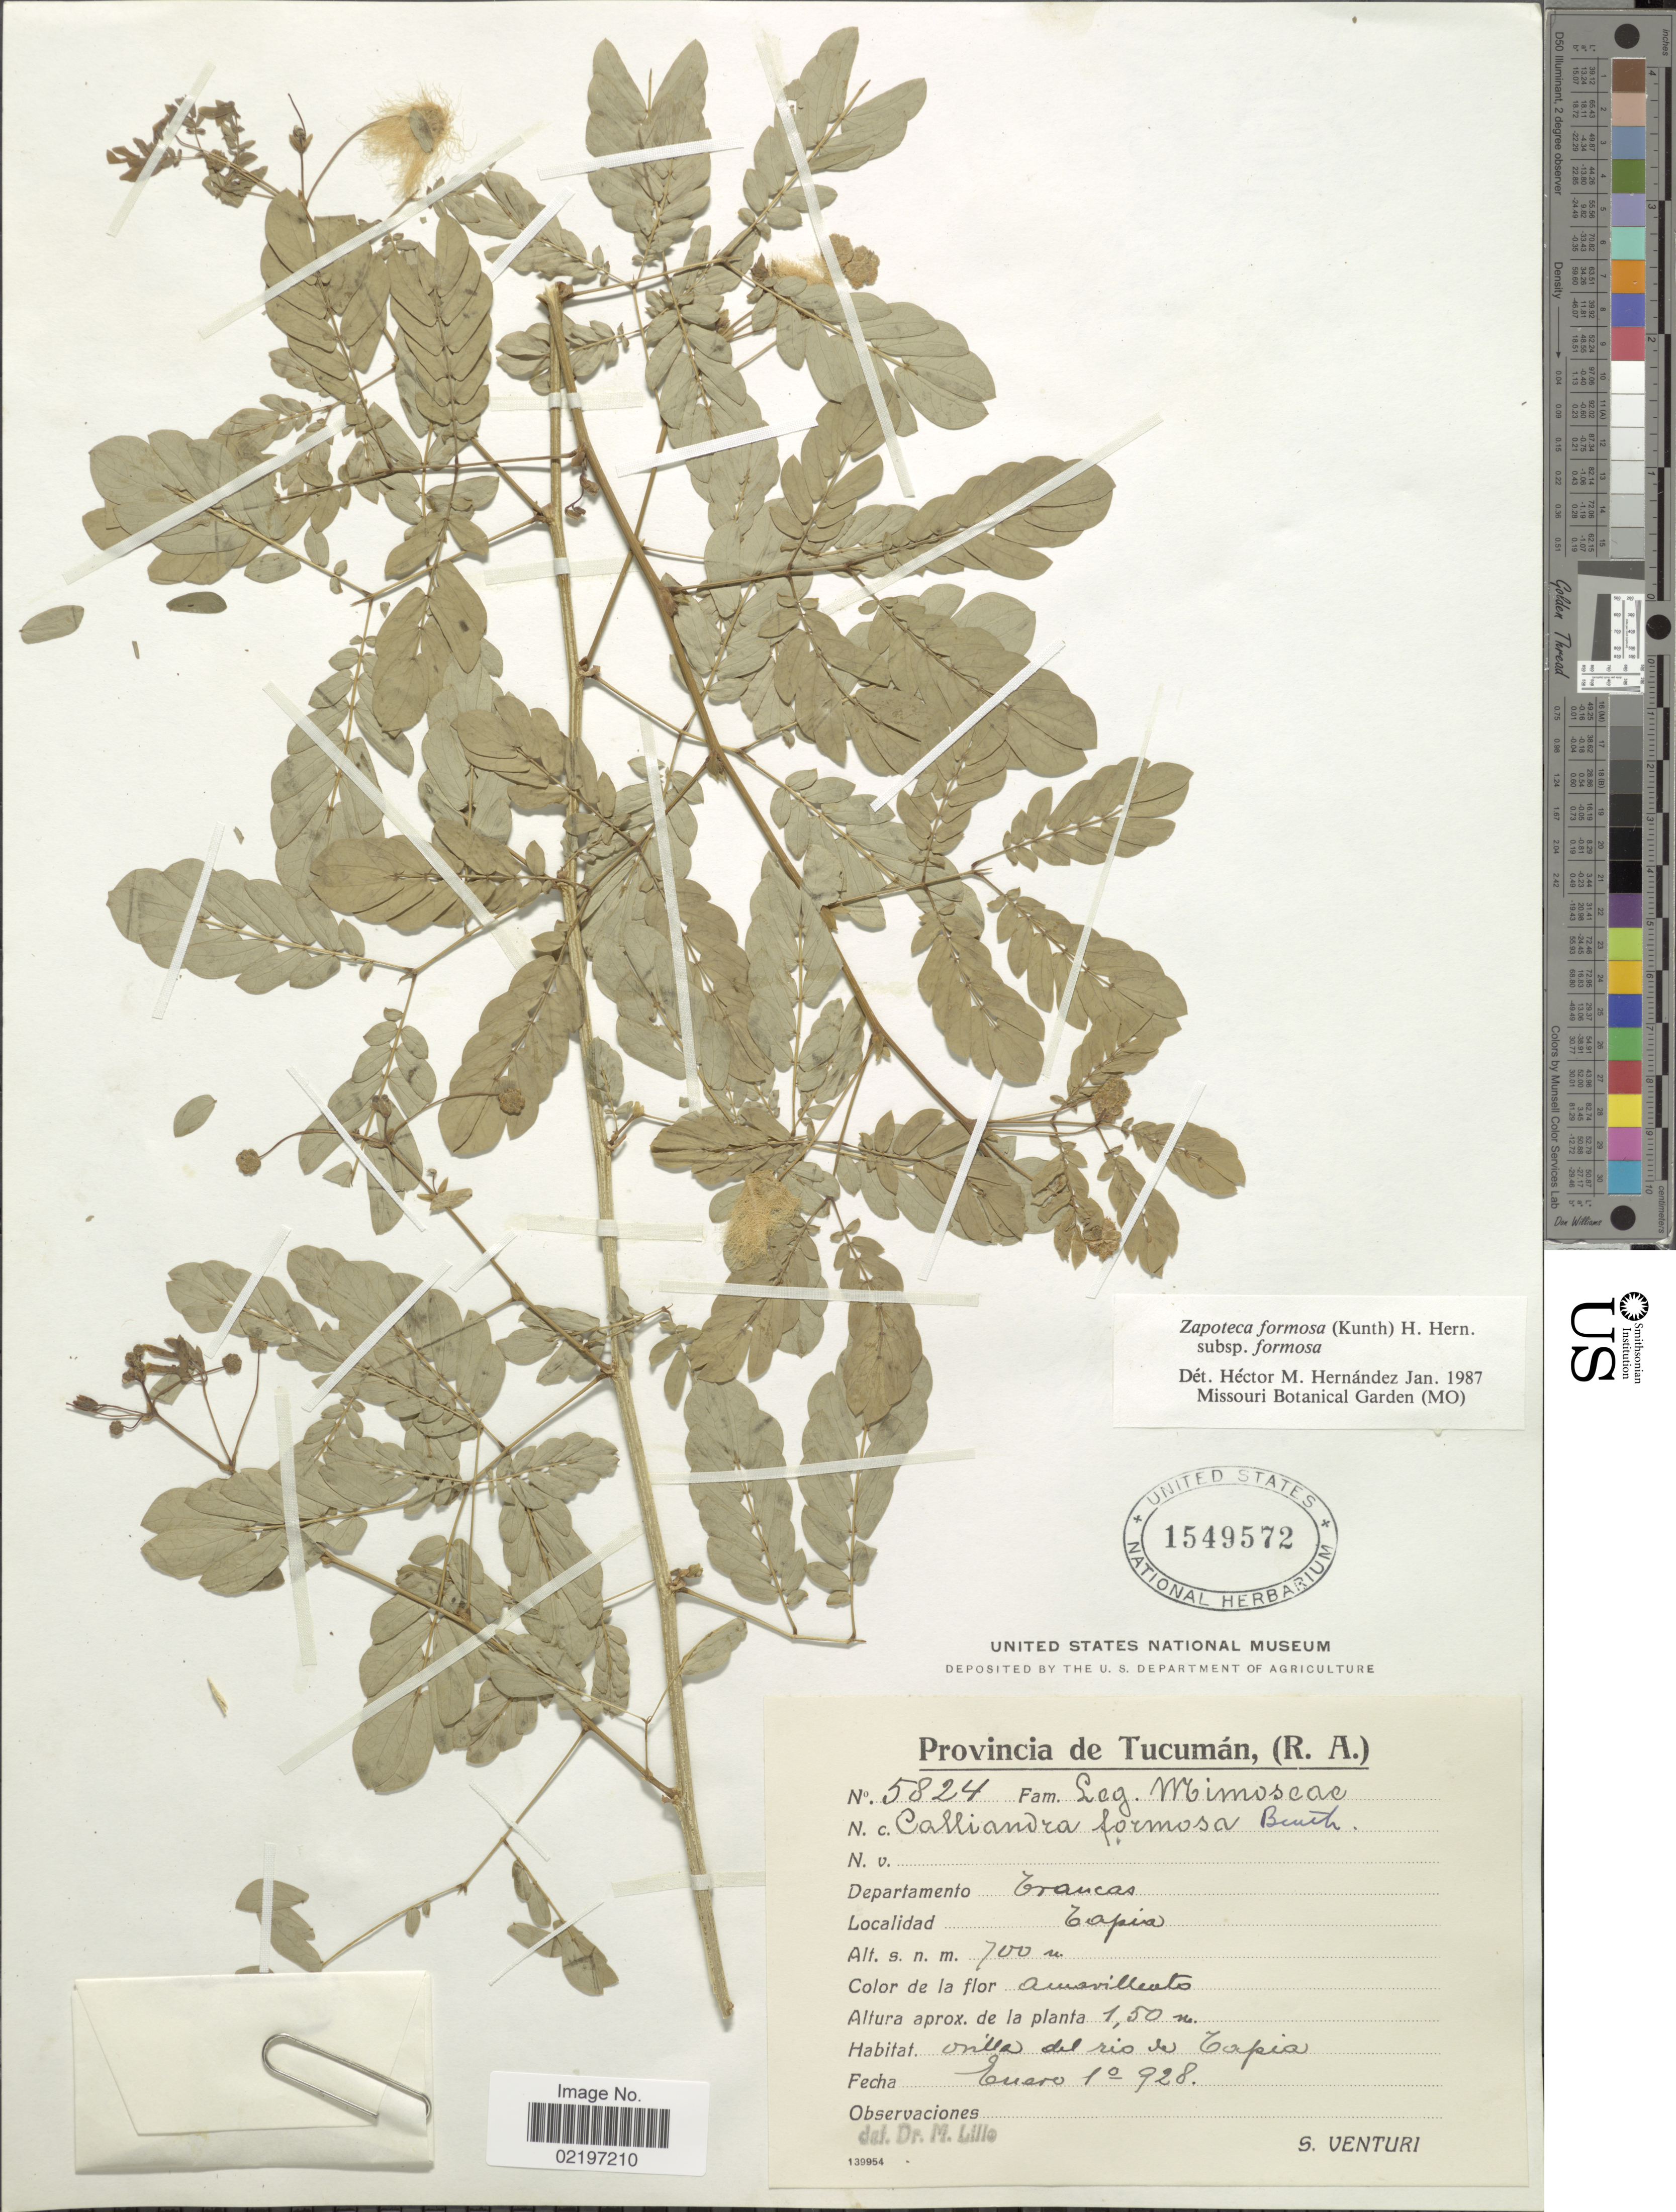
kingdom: Plantae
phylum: Tracheophyta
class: Magnoliopsida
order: Fabales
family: Fabaceae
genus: Zapoteca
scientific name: Zapoteca formosa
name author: (Kunth) H.M. Hern.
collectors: S. Venturi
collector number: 5824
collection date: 1928-01-01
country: Argentina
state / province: Tucuman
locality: Provincia de Tucuman (R.A.), Departamento Trancas, Tapia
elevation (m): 700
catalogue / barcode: US 1549572